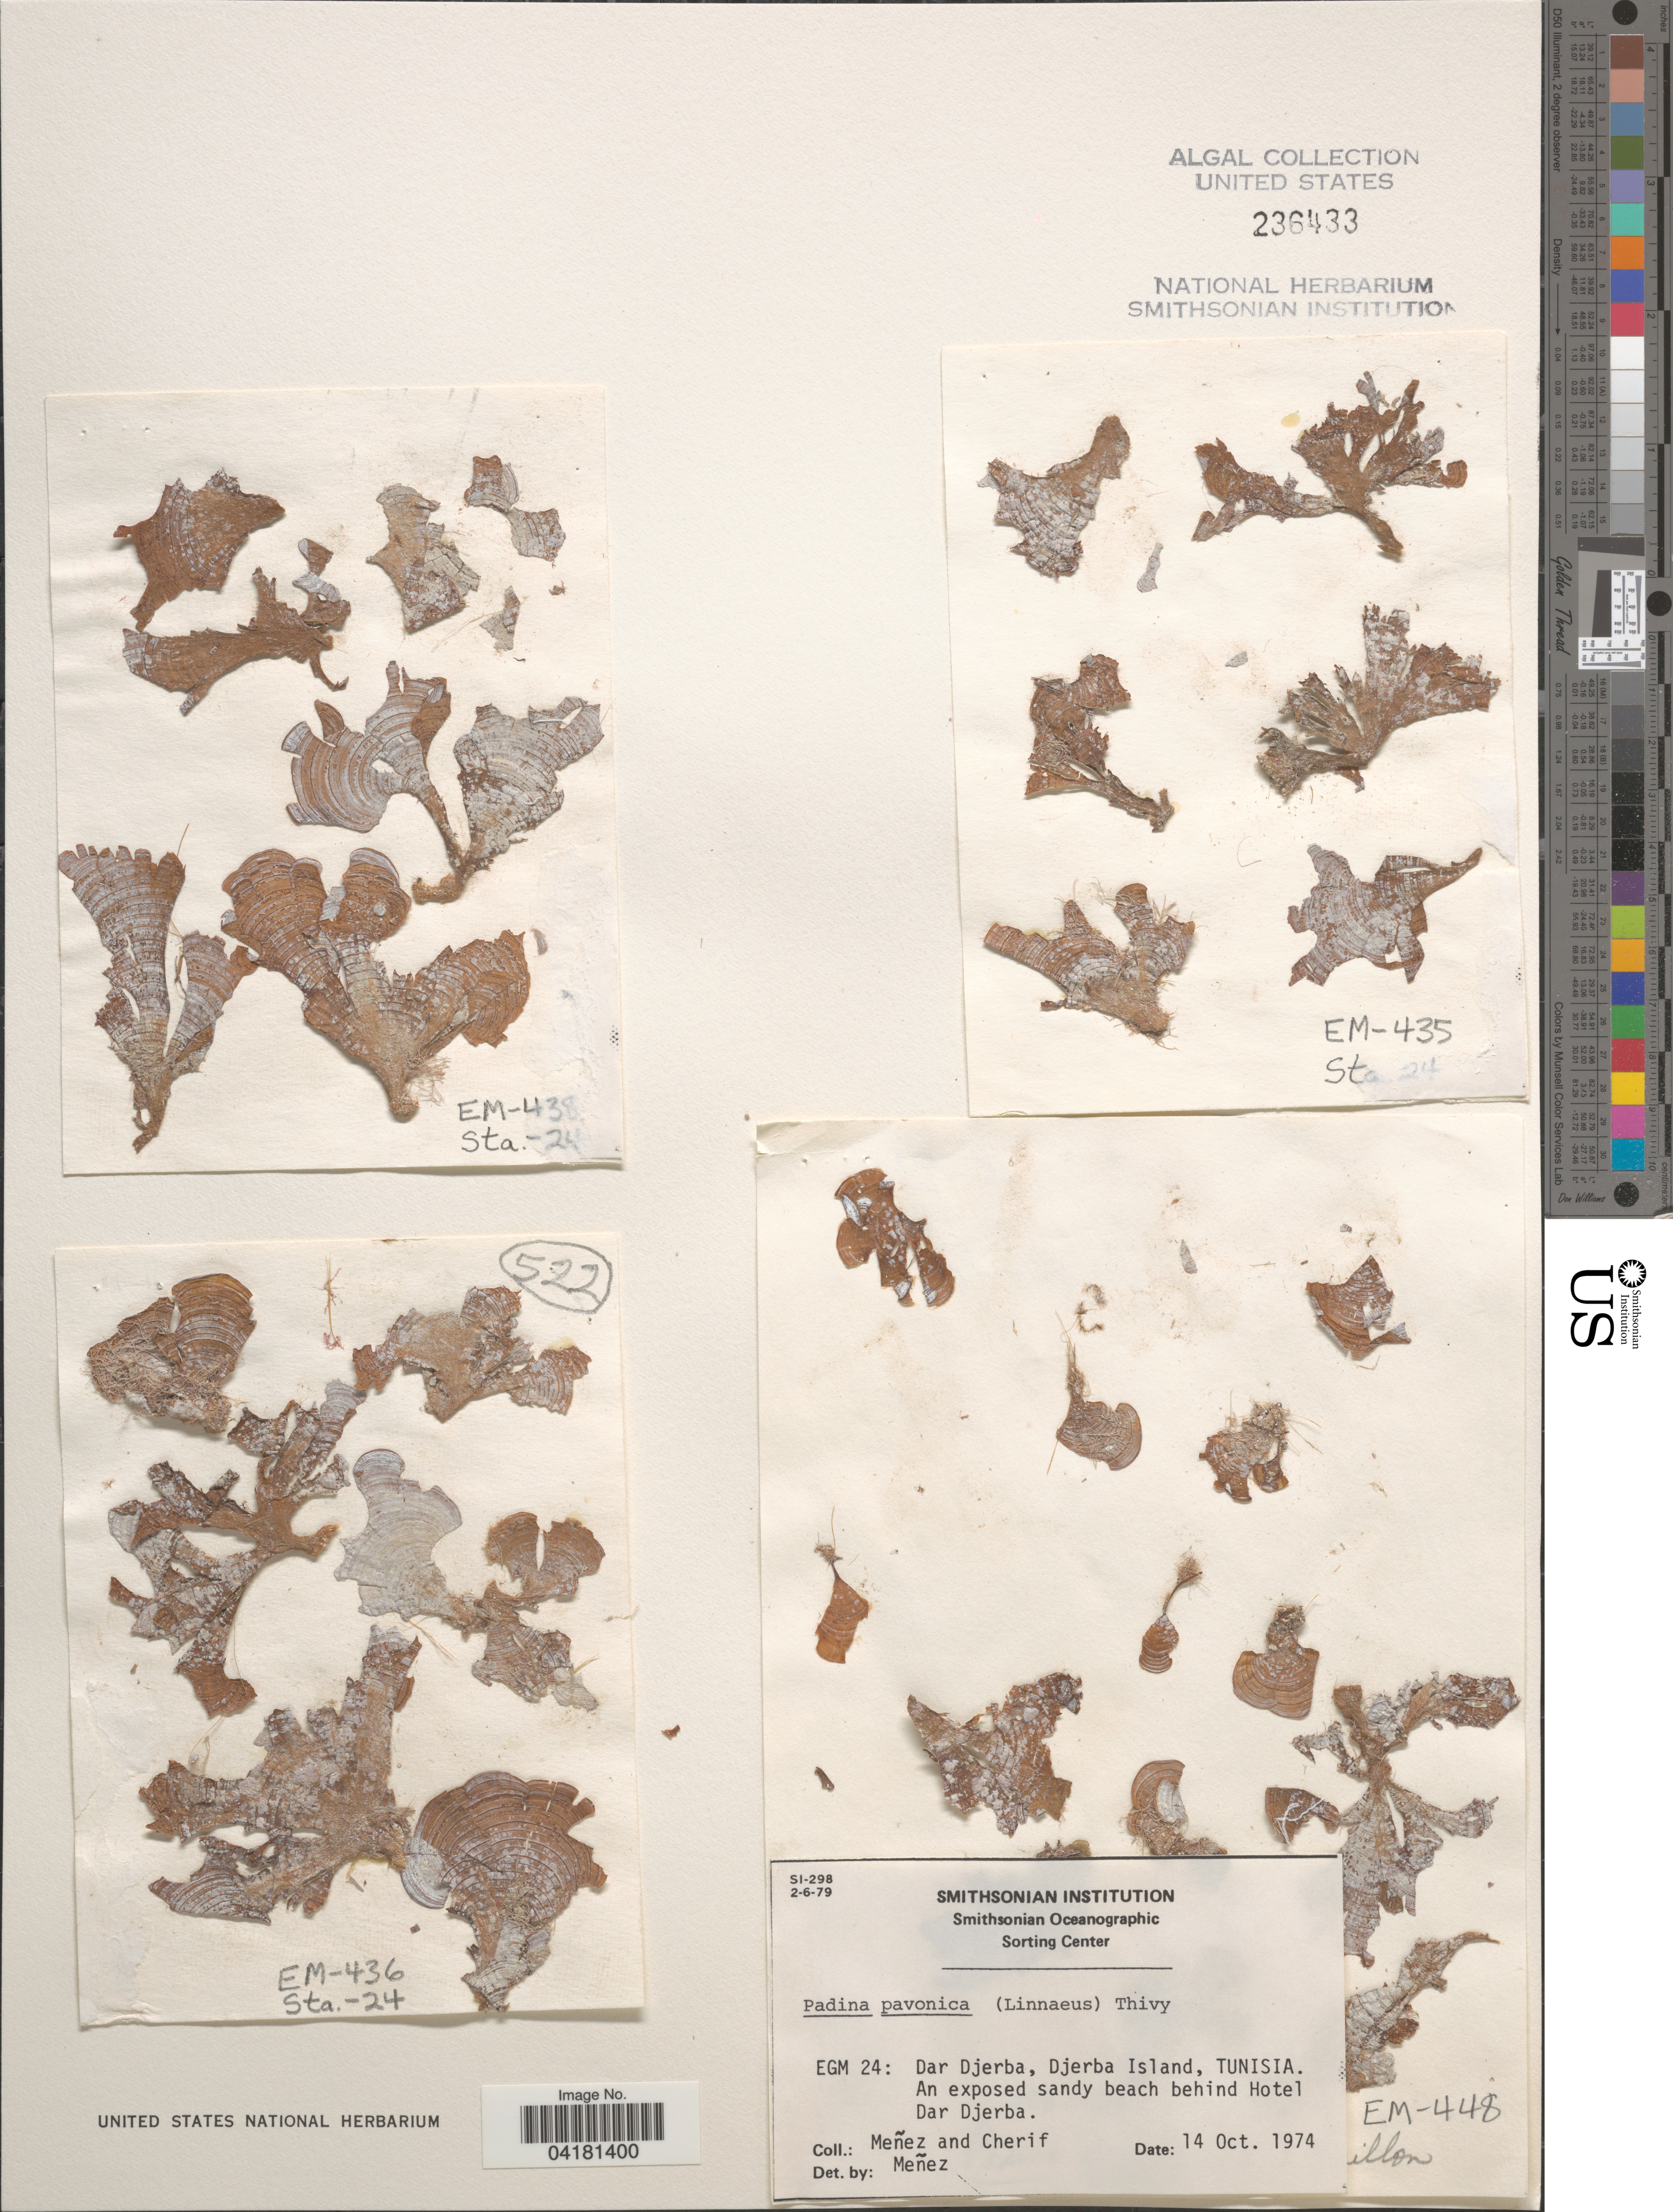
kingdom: Chromista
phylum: Ochrophyta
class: Phaeophyceae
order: Dictyotales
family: Dictyotaceae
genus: Padina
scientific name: Padina pavonica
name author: (L.) Thivy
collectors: Menez & -. Cherif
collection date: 1974-10-14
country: Tunisia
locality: EGM 24: Dar Djerba, Djerba Island, Tunisia. An exposed sandy beach behind Hotel Dar Djerba.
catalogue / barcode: US 236433